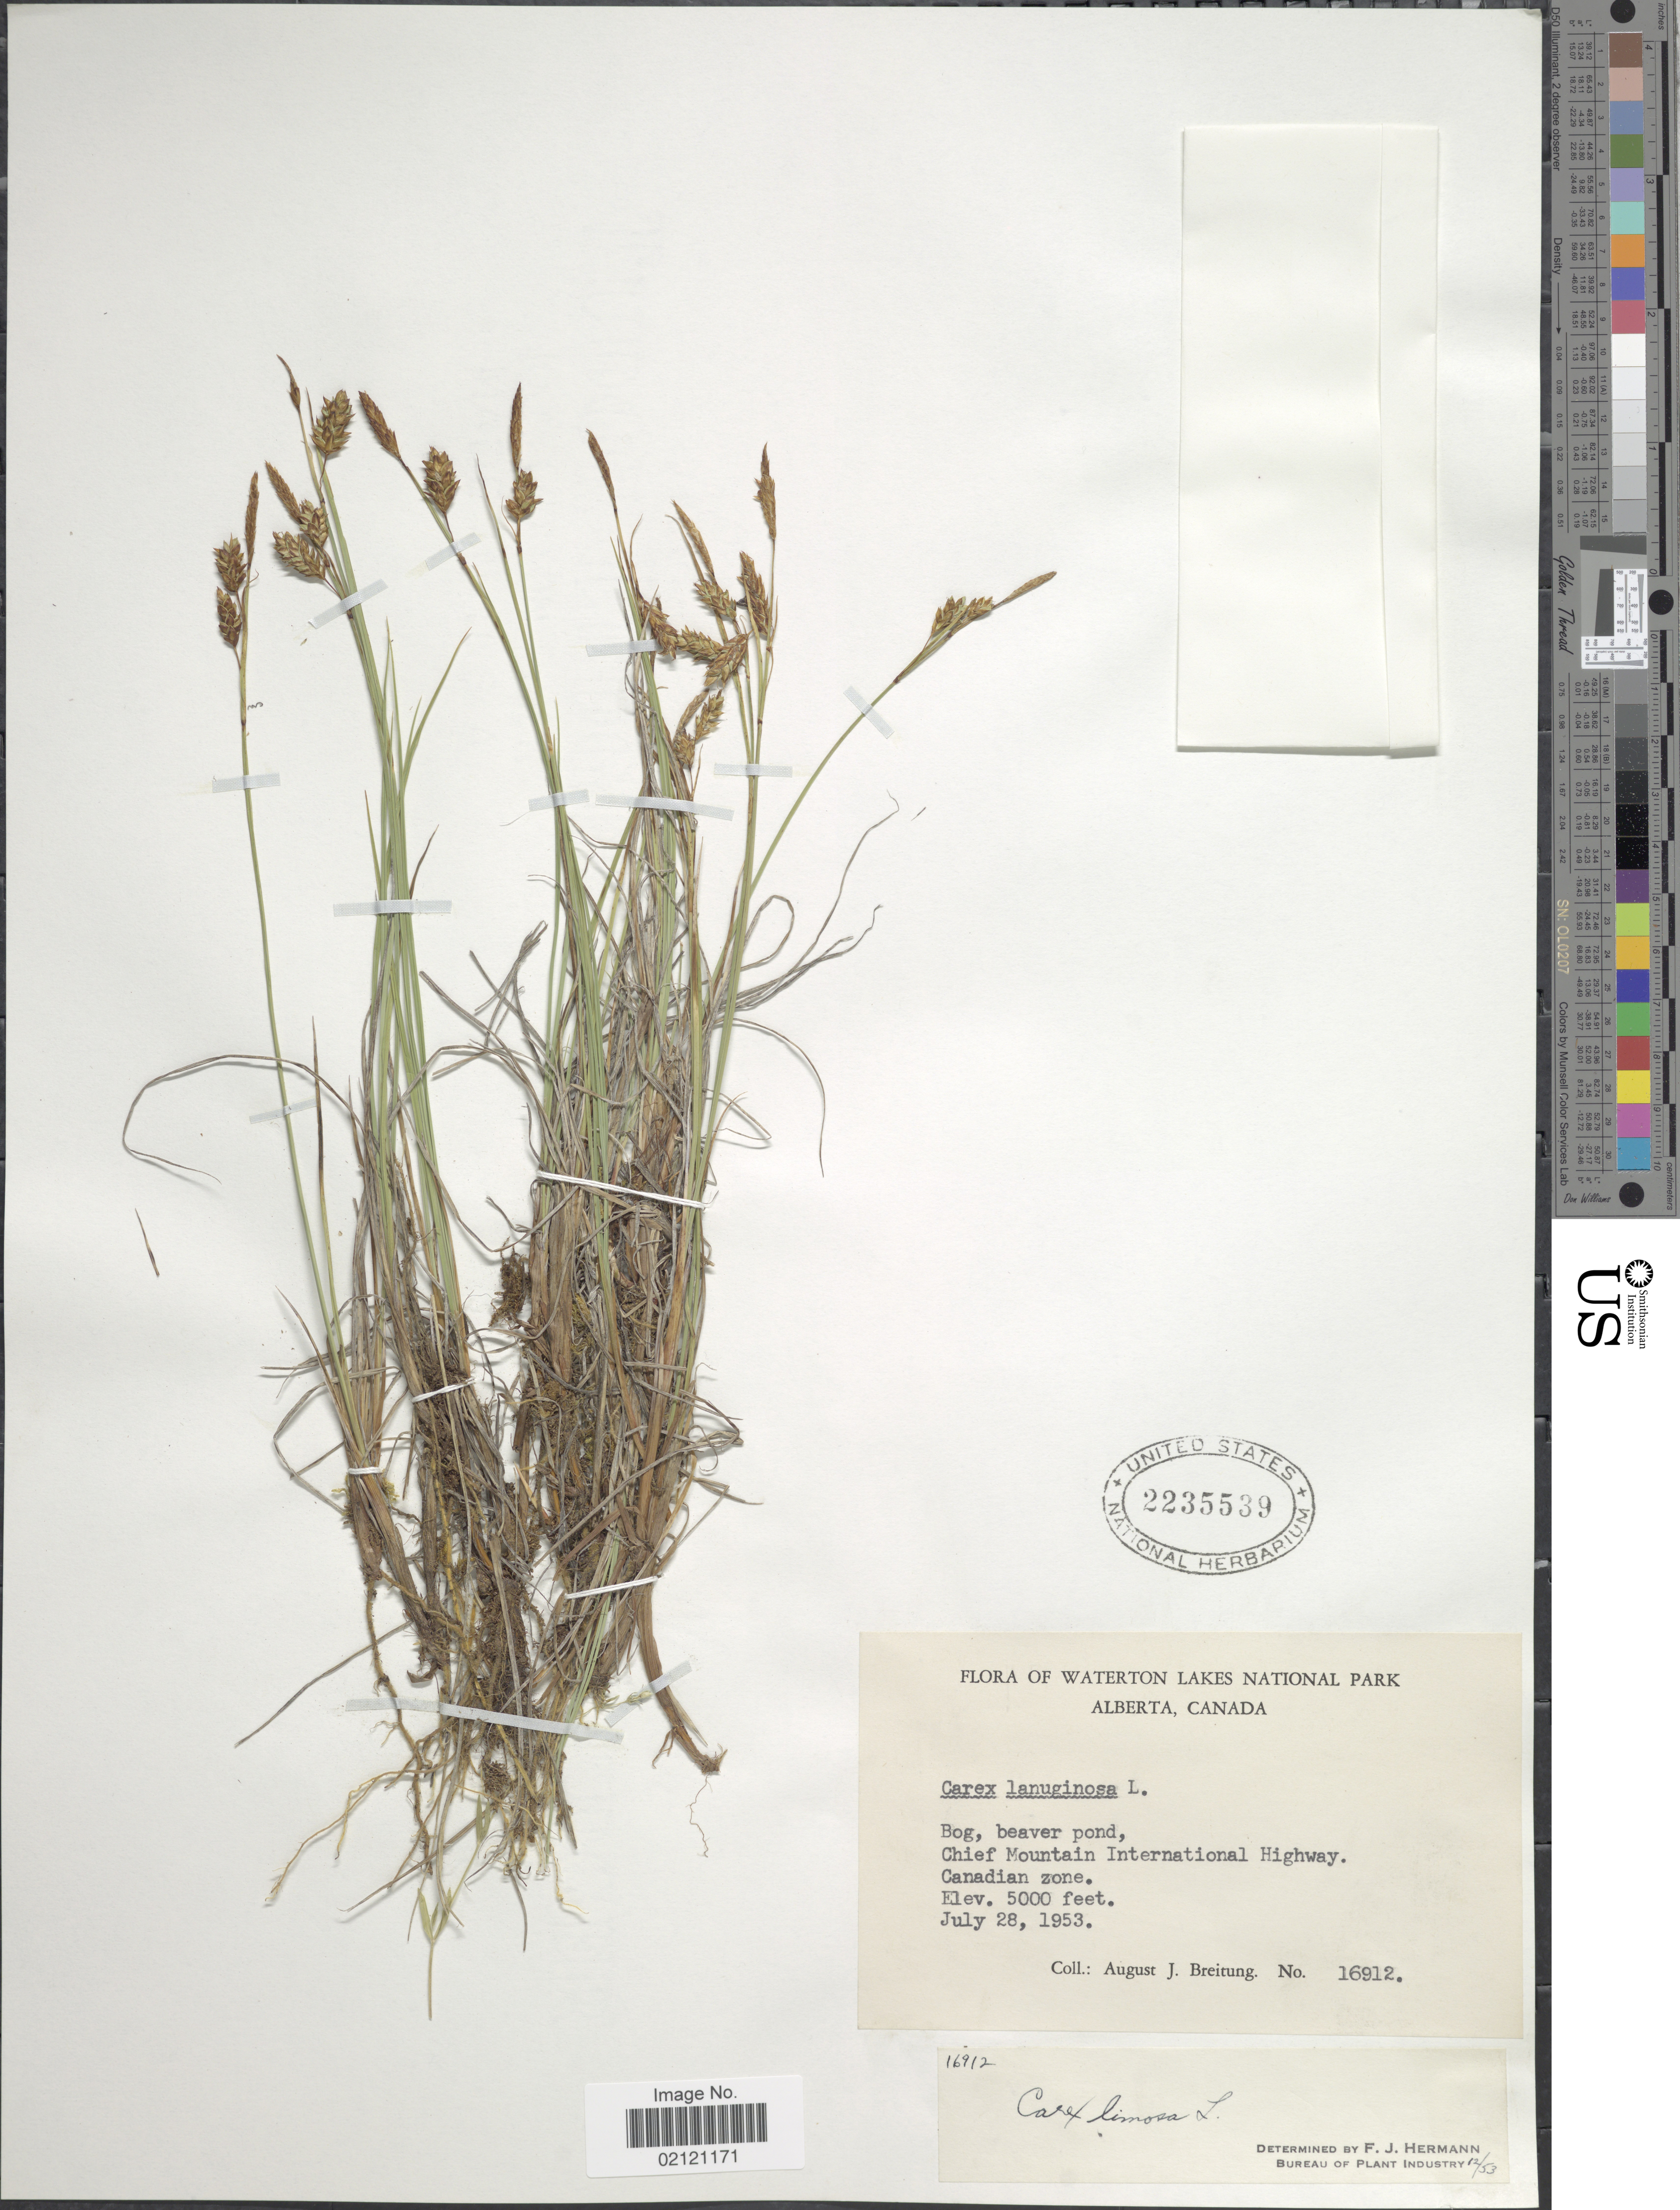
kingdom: Plantae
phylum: Tracheophyta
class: Liliopsida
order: Poales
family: Cyperaceae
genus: Carex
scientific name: Carex limosa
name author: L.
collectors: A. Breitung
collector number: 16912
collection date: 1953-07-28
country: Canada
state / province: Alberta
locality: Waterton Lakes National Park, Bog, Beaver Pond, Chief Mountain International Highway, Canadian Zone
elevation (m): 1524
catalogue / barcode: US 2235539